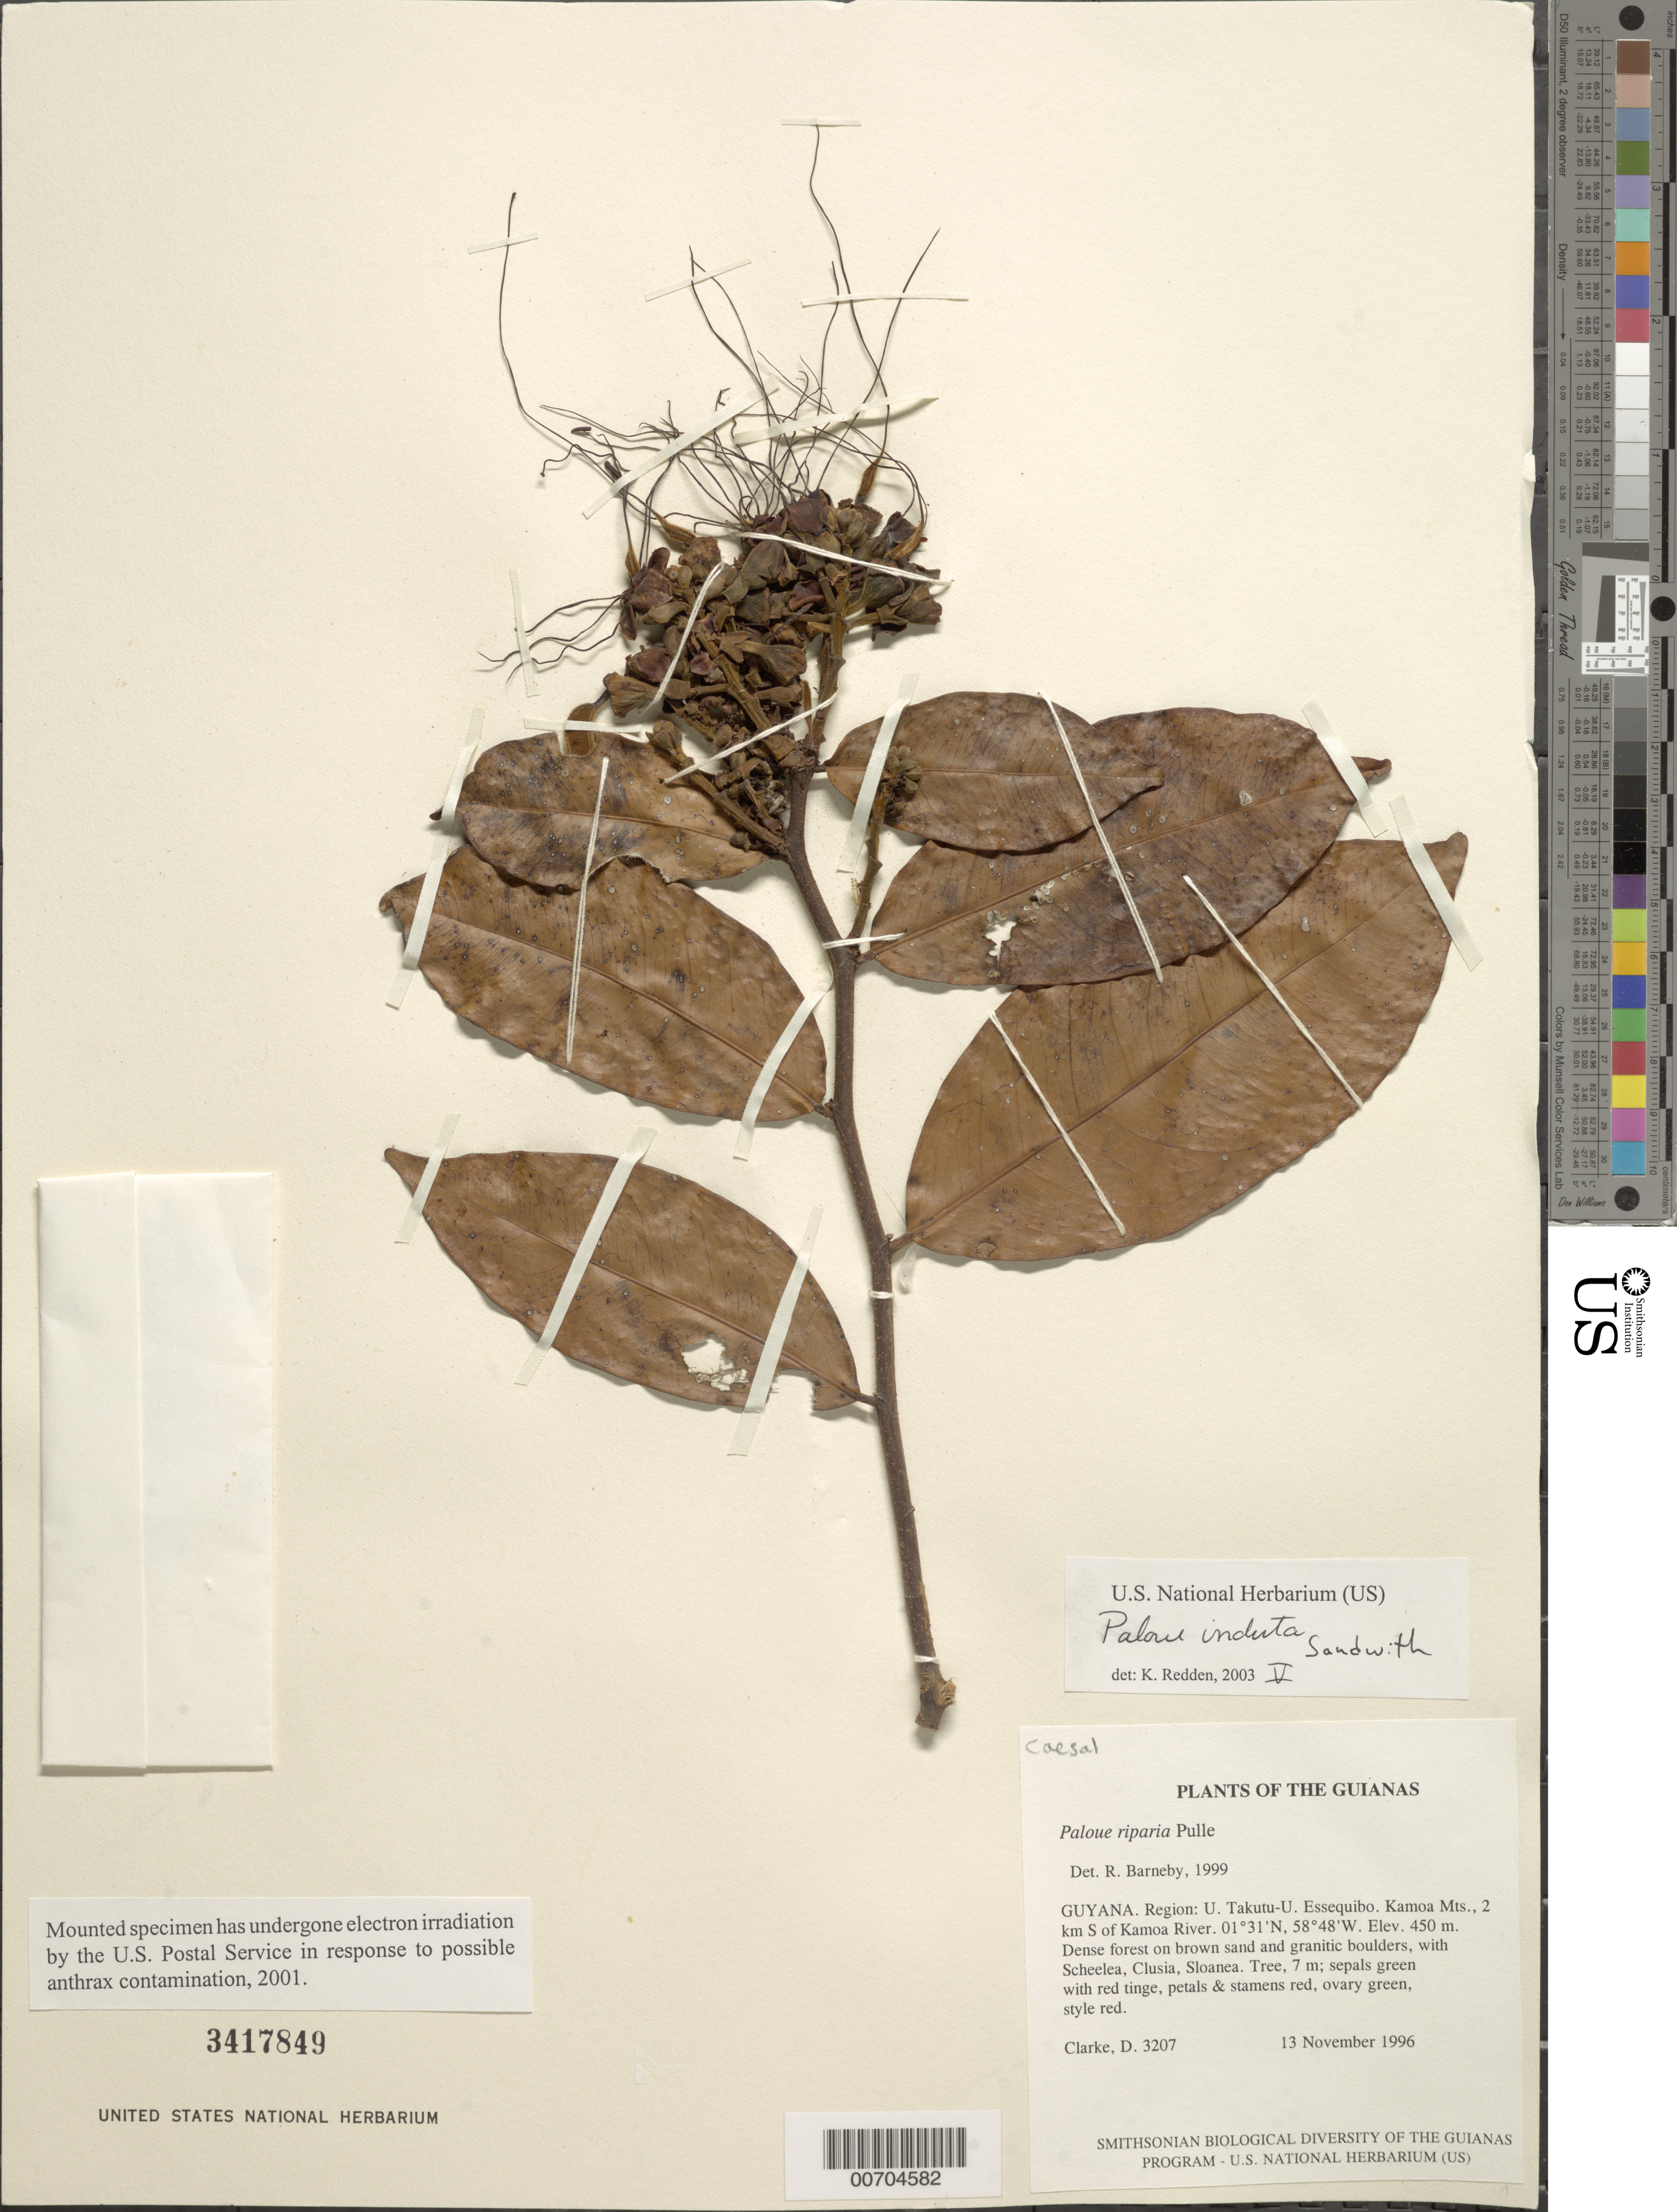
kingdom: Plantae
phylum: Tracheophyta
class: Magnoliopsida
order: Fabales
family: Fabaceae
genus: Paloue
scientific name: Paloue induta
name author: Sandwith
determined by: Redden, K. M.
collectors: H. D. Clarke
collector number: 3207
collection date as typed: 13 November 1996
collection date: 1996-11-13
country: Guyana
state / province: U. Takutu-U. Essequibo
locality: Kamoa Mts., 2 km S of Kamoa River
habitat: Dense forest on brown sand and granitic boulders, with Scheelea, Clusia, Sloanea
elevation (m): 450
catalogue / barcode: US 3417849